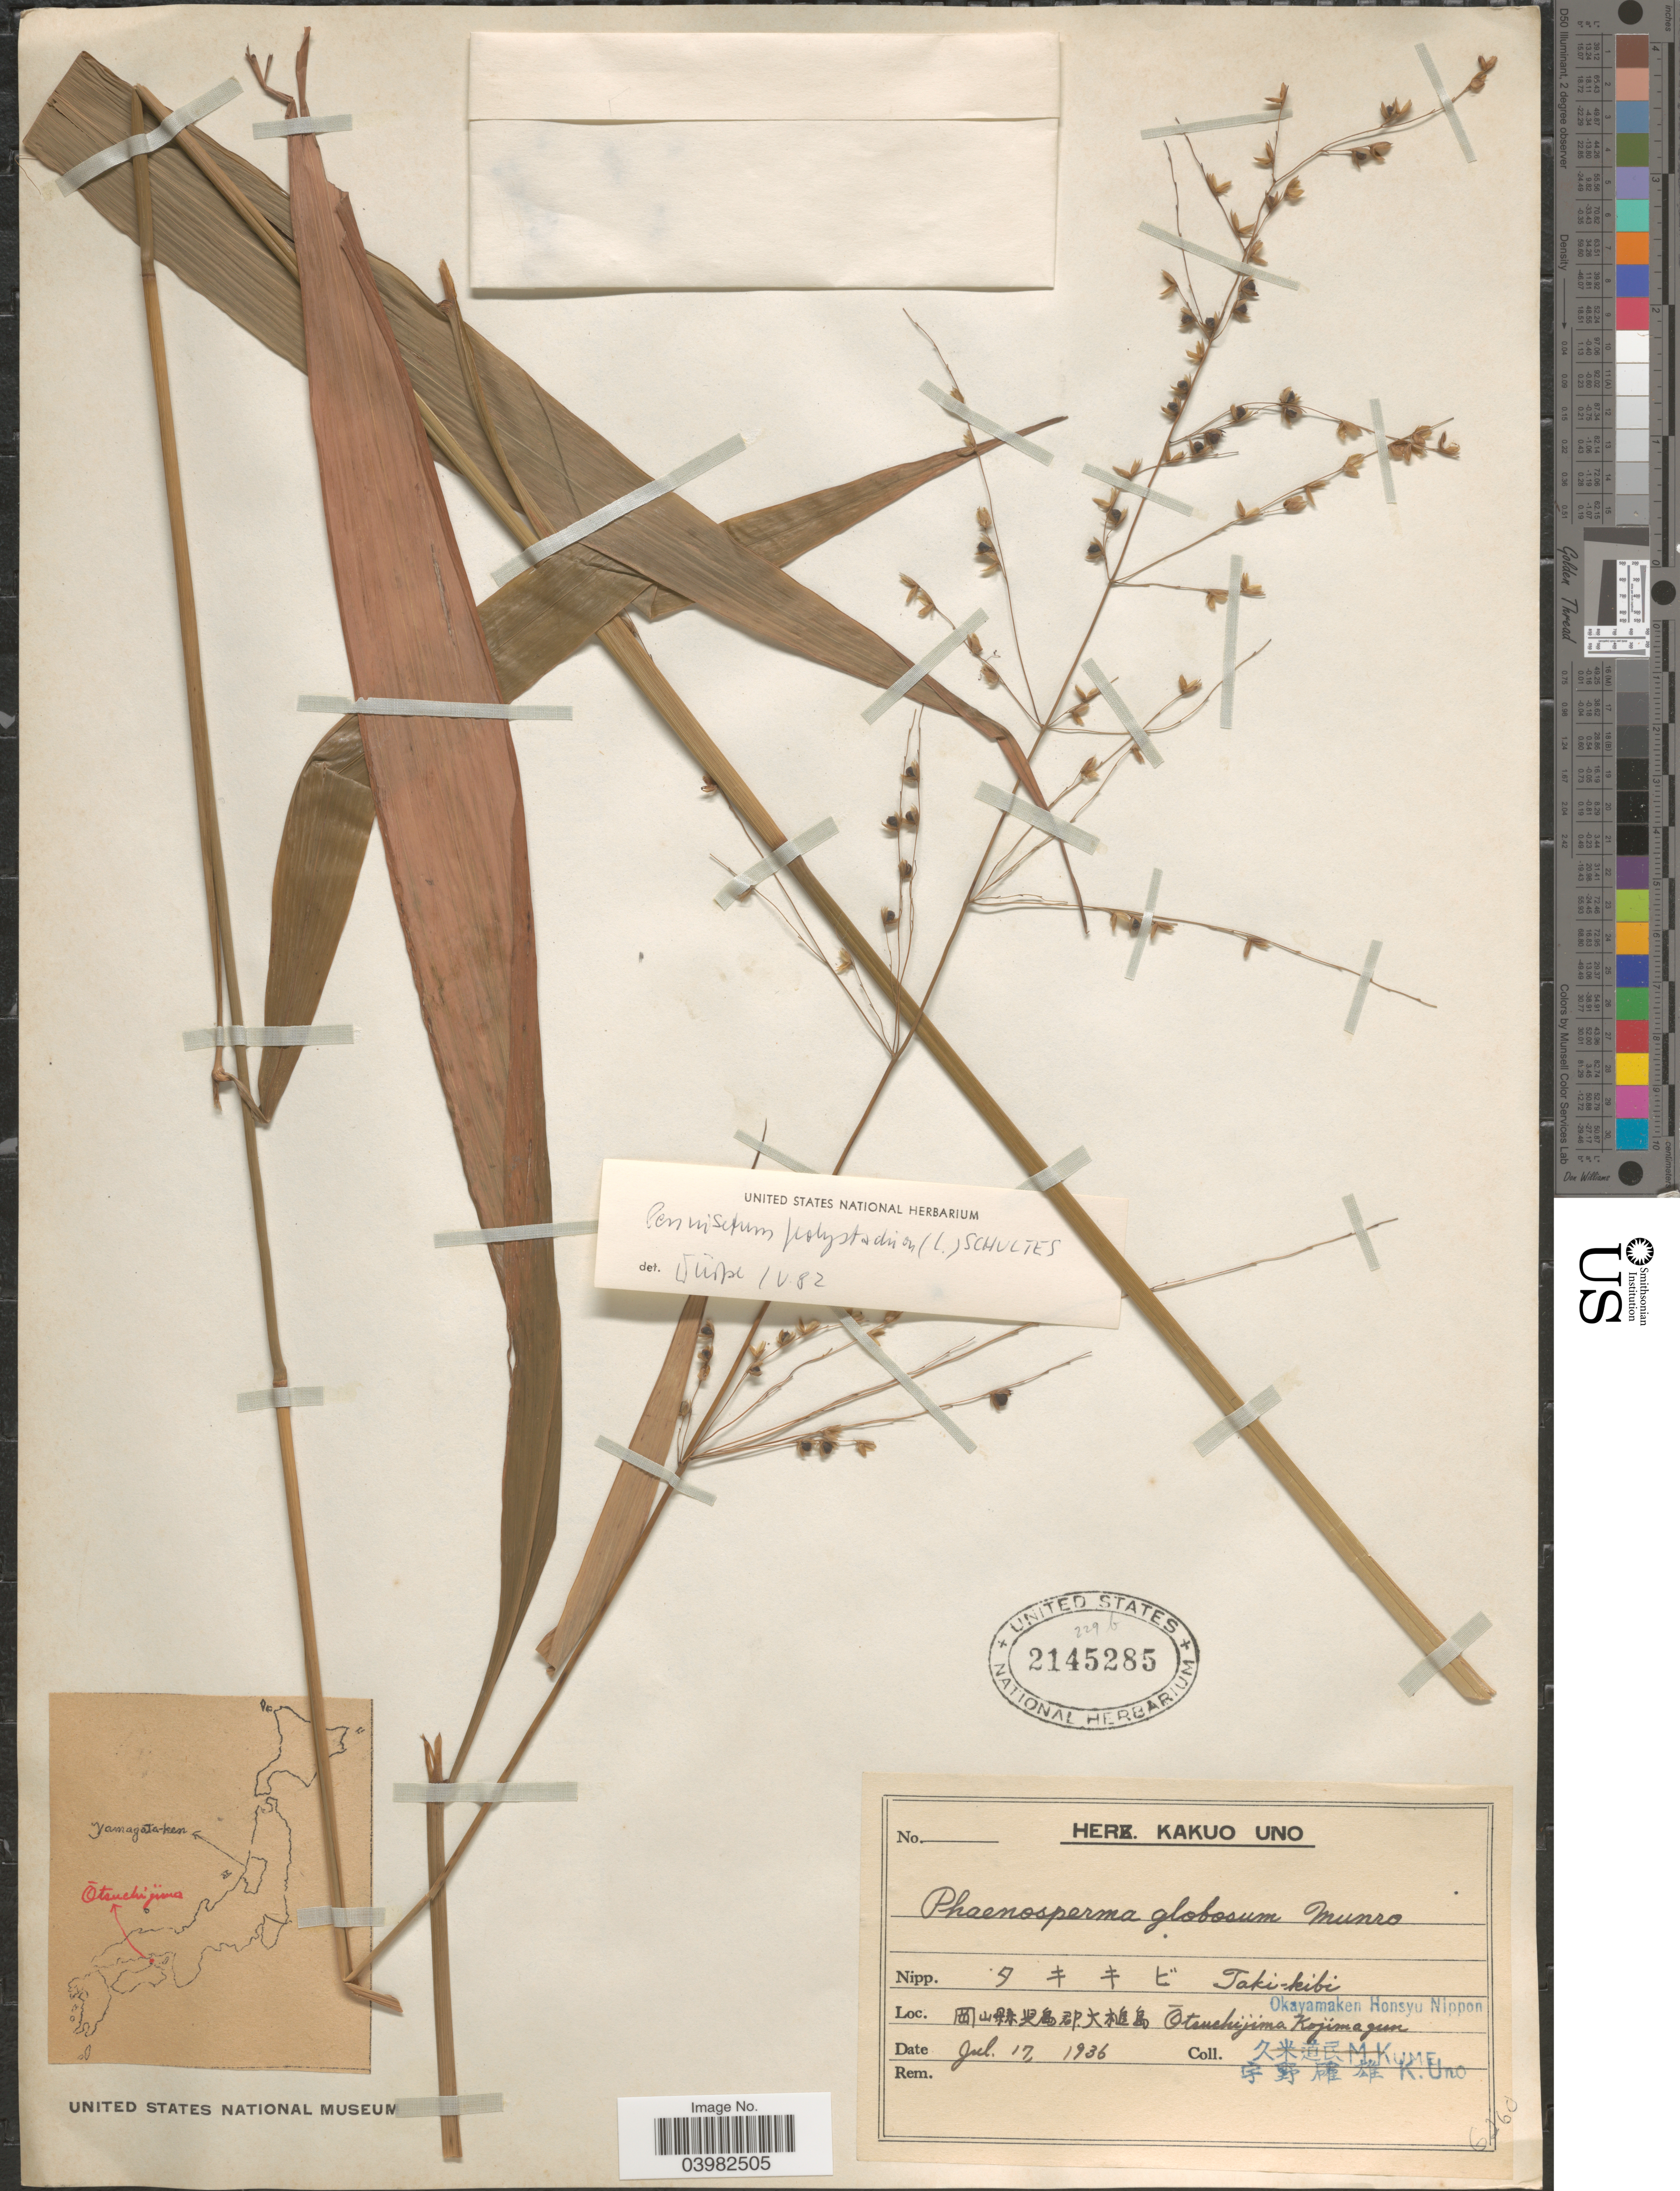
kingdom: Plantae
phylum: Tracheophyta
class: Liliopsida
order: Poales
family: Poaceae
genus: Phaenosperma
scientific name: Phaenosperma globosum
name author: Munro ex Benth.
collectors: M. Kume & K. Uno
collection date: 1936-07-17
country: Japan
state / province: Okayama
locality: Okayamaken Honsyu Nippon. Otsuchijima Kojimagun.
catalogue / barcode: US 2145285